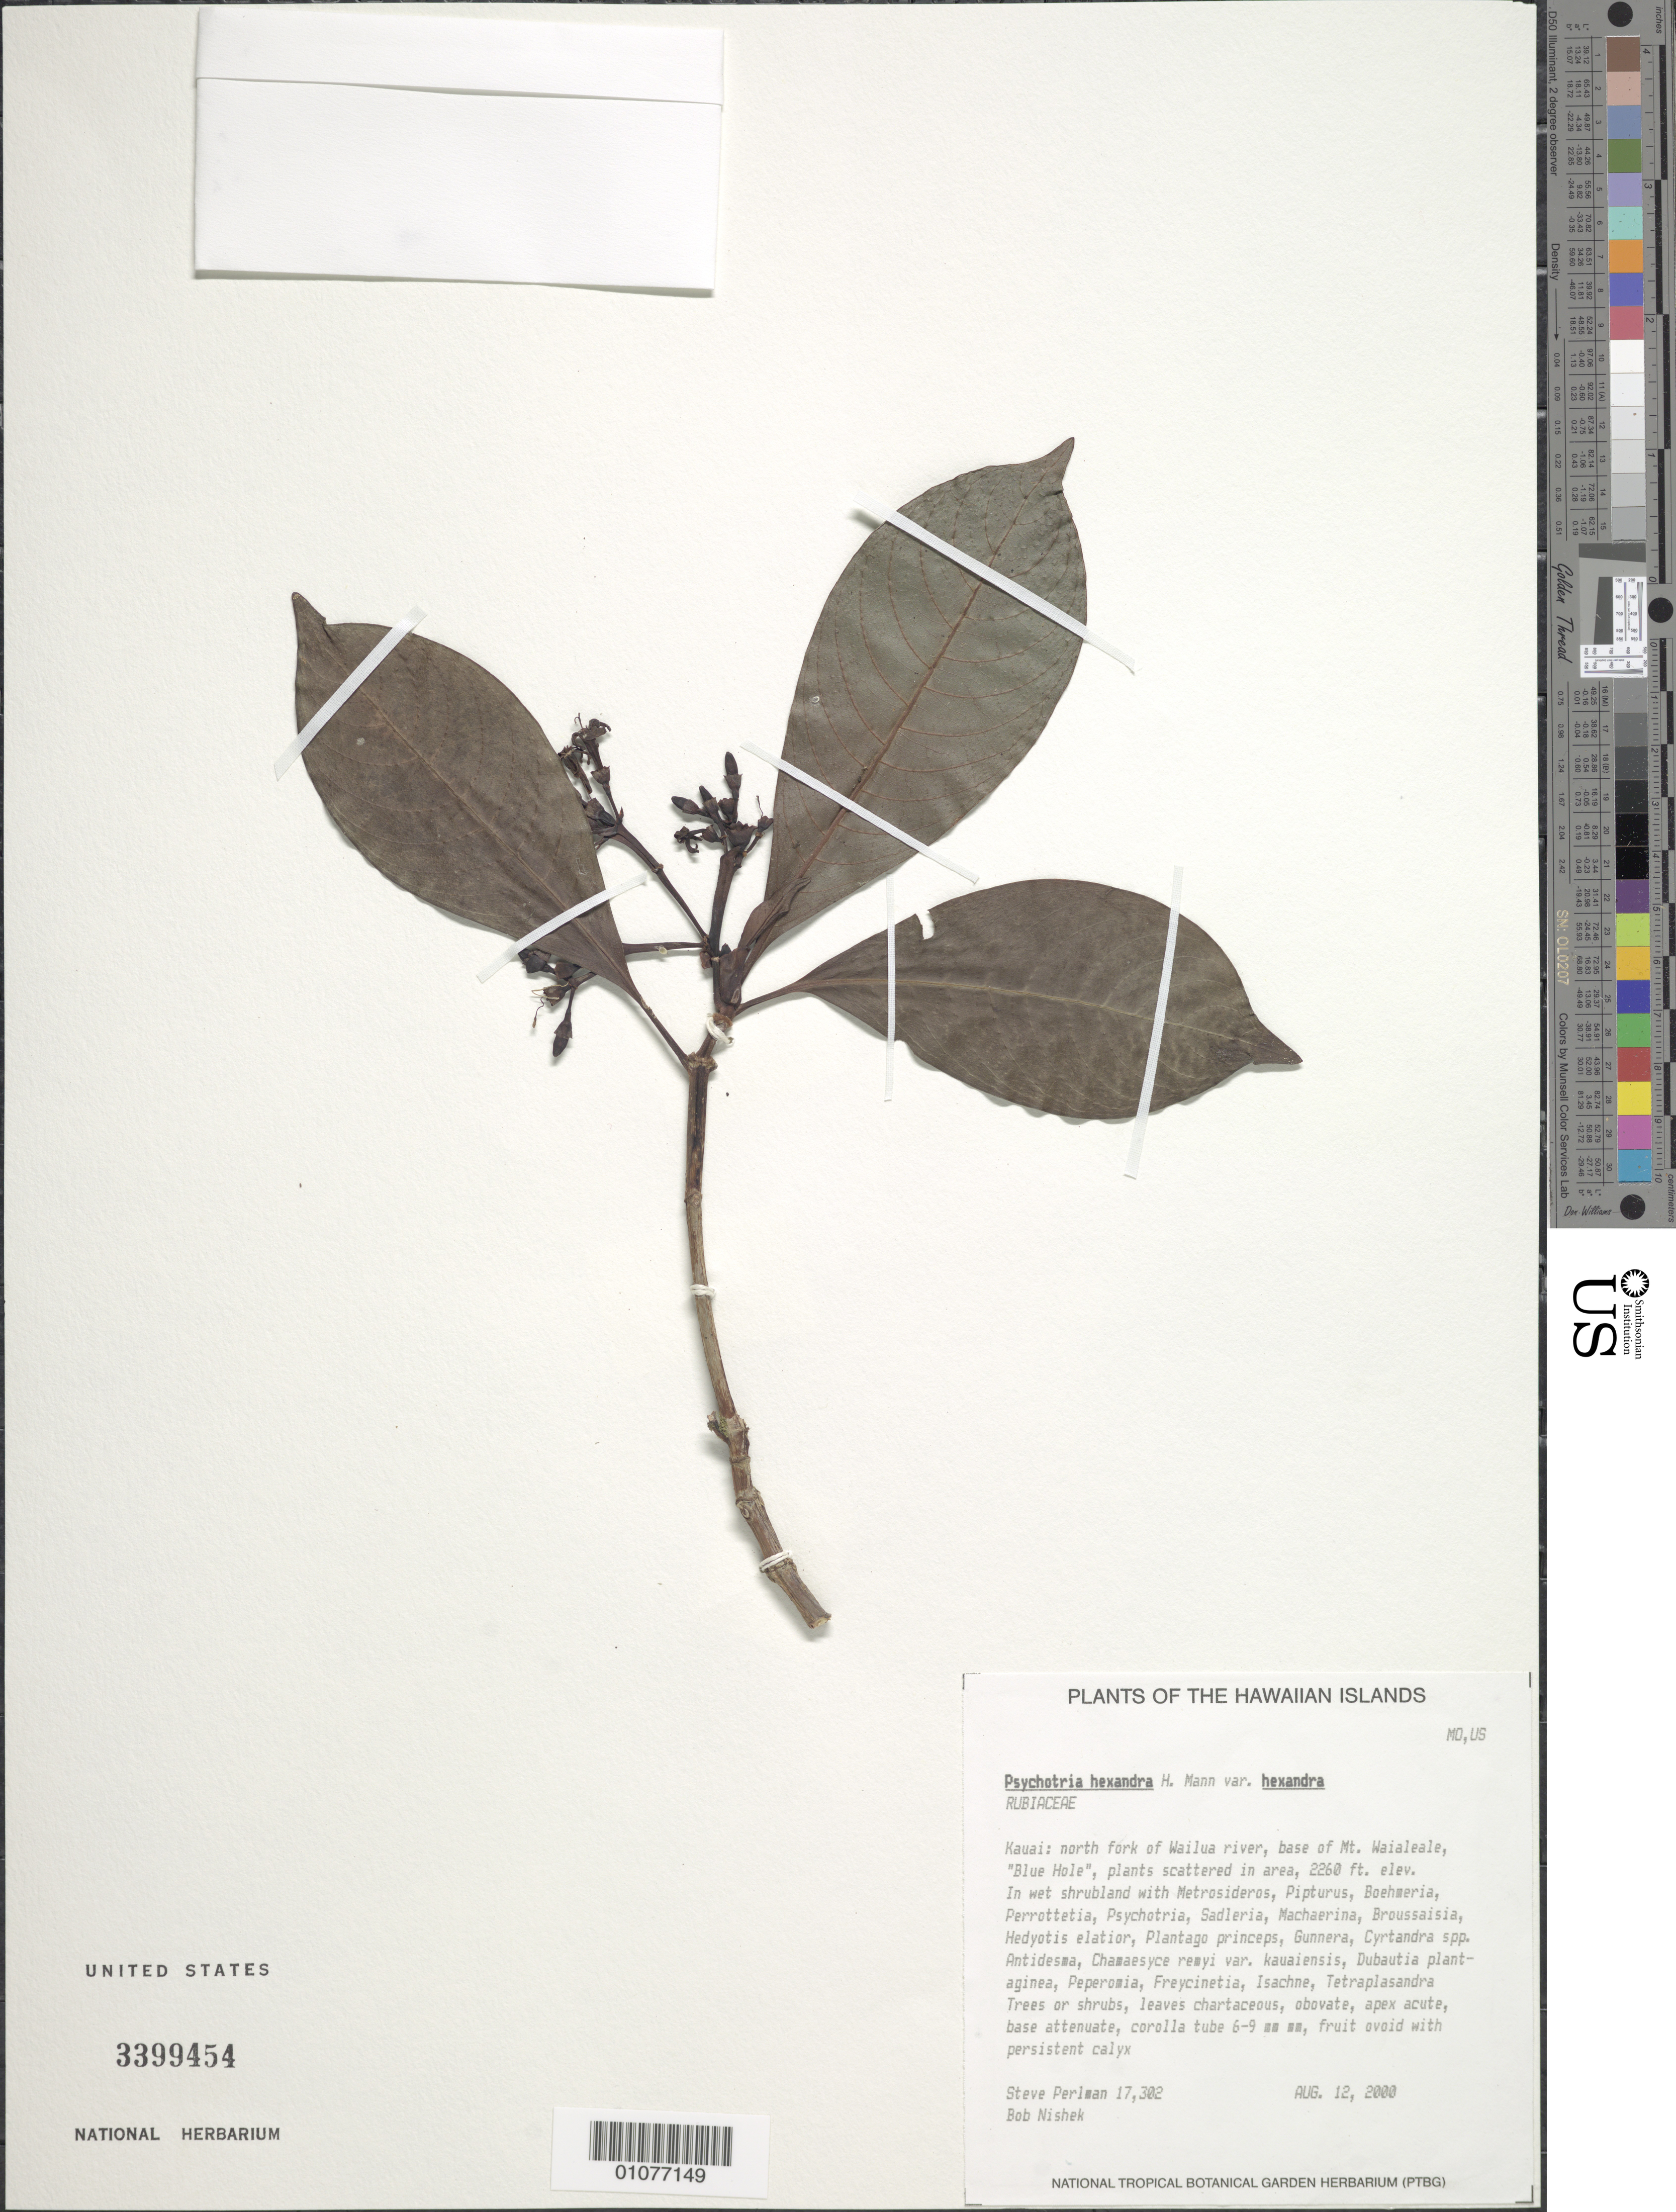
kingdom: Plantae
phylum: Tracheophyta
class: Magnoliopsida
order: Gentianales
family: Rubiaceae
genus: Psychotria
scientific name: Psychotria hexandra var. hexandra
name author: H. Mann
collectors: S. P. Perlman & B. Nishek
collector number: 17302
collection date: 2000-08-12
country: United States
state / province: Hawaii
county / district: Kauai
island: Kaua'i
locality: N fork of Wailua river, base of Mt. Waialeale "Blue Hole"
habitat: In wet shrubland.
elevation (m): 689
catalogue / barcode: US 3399454